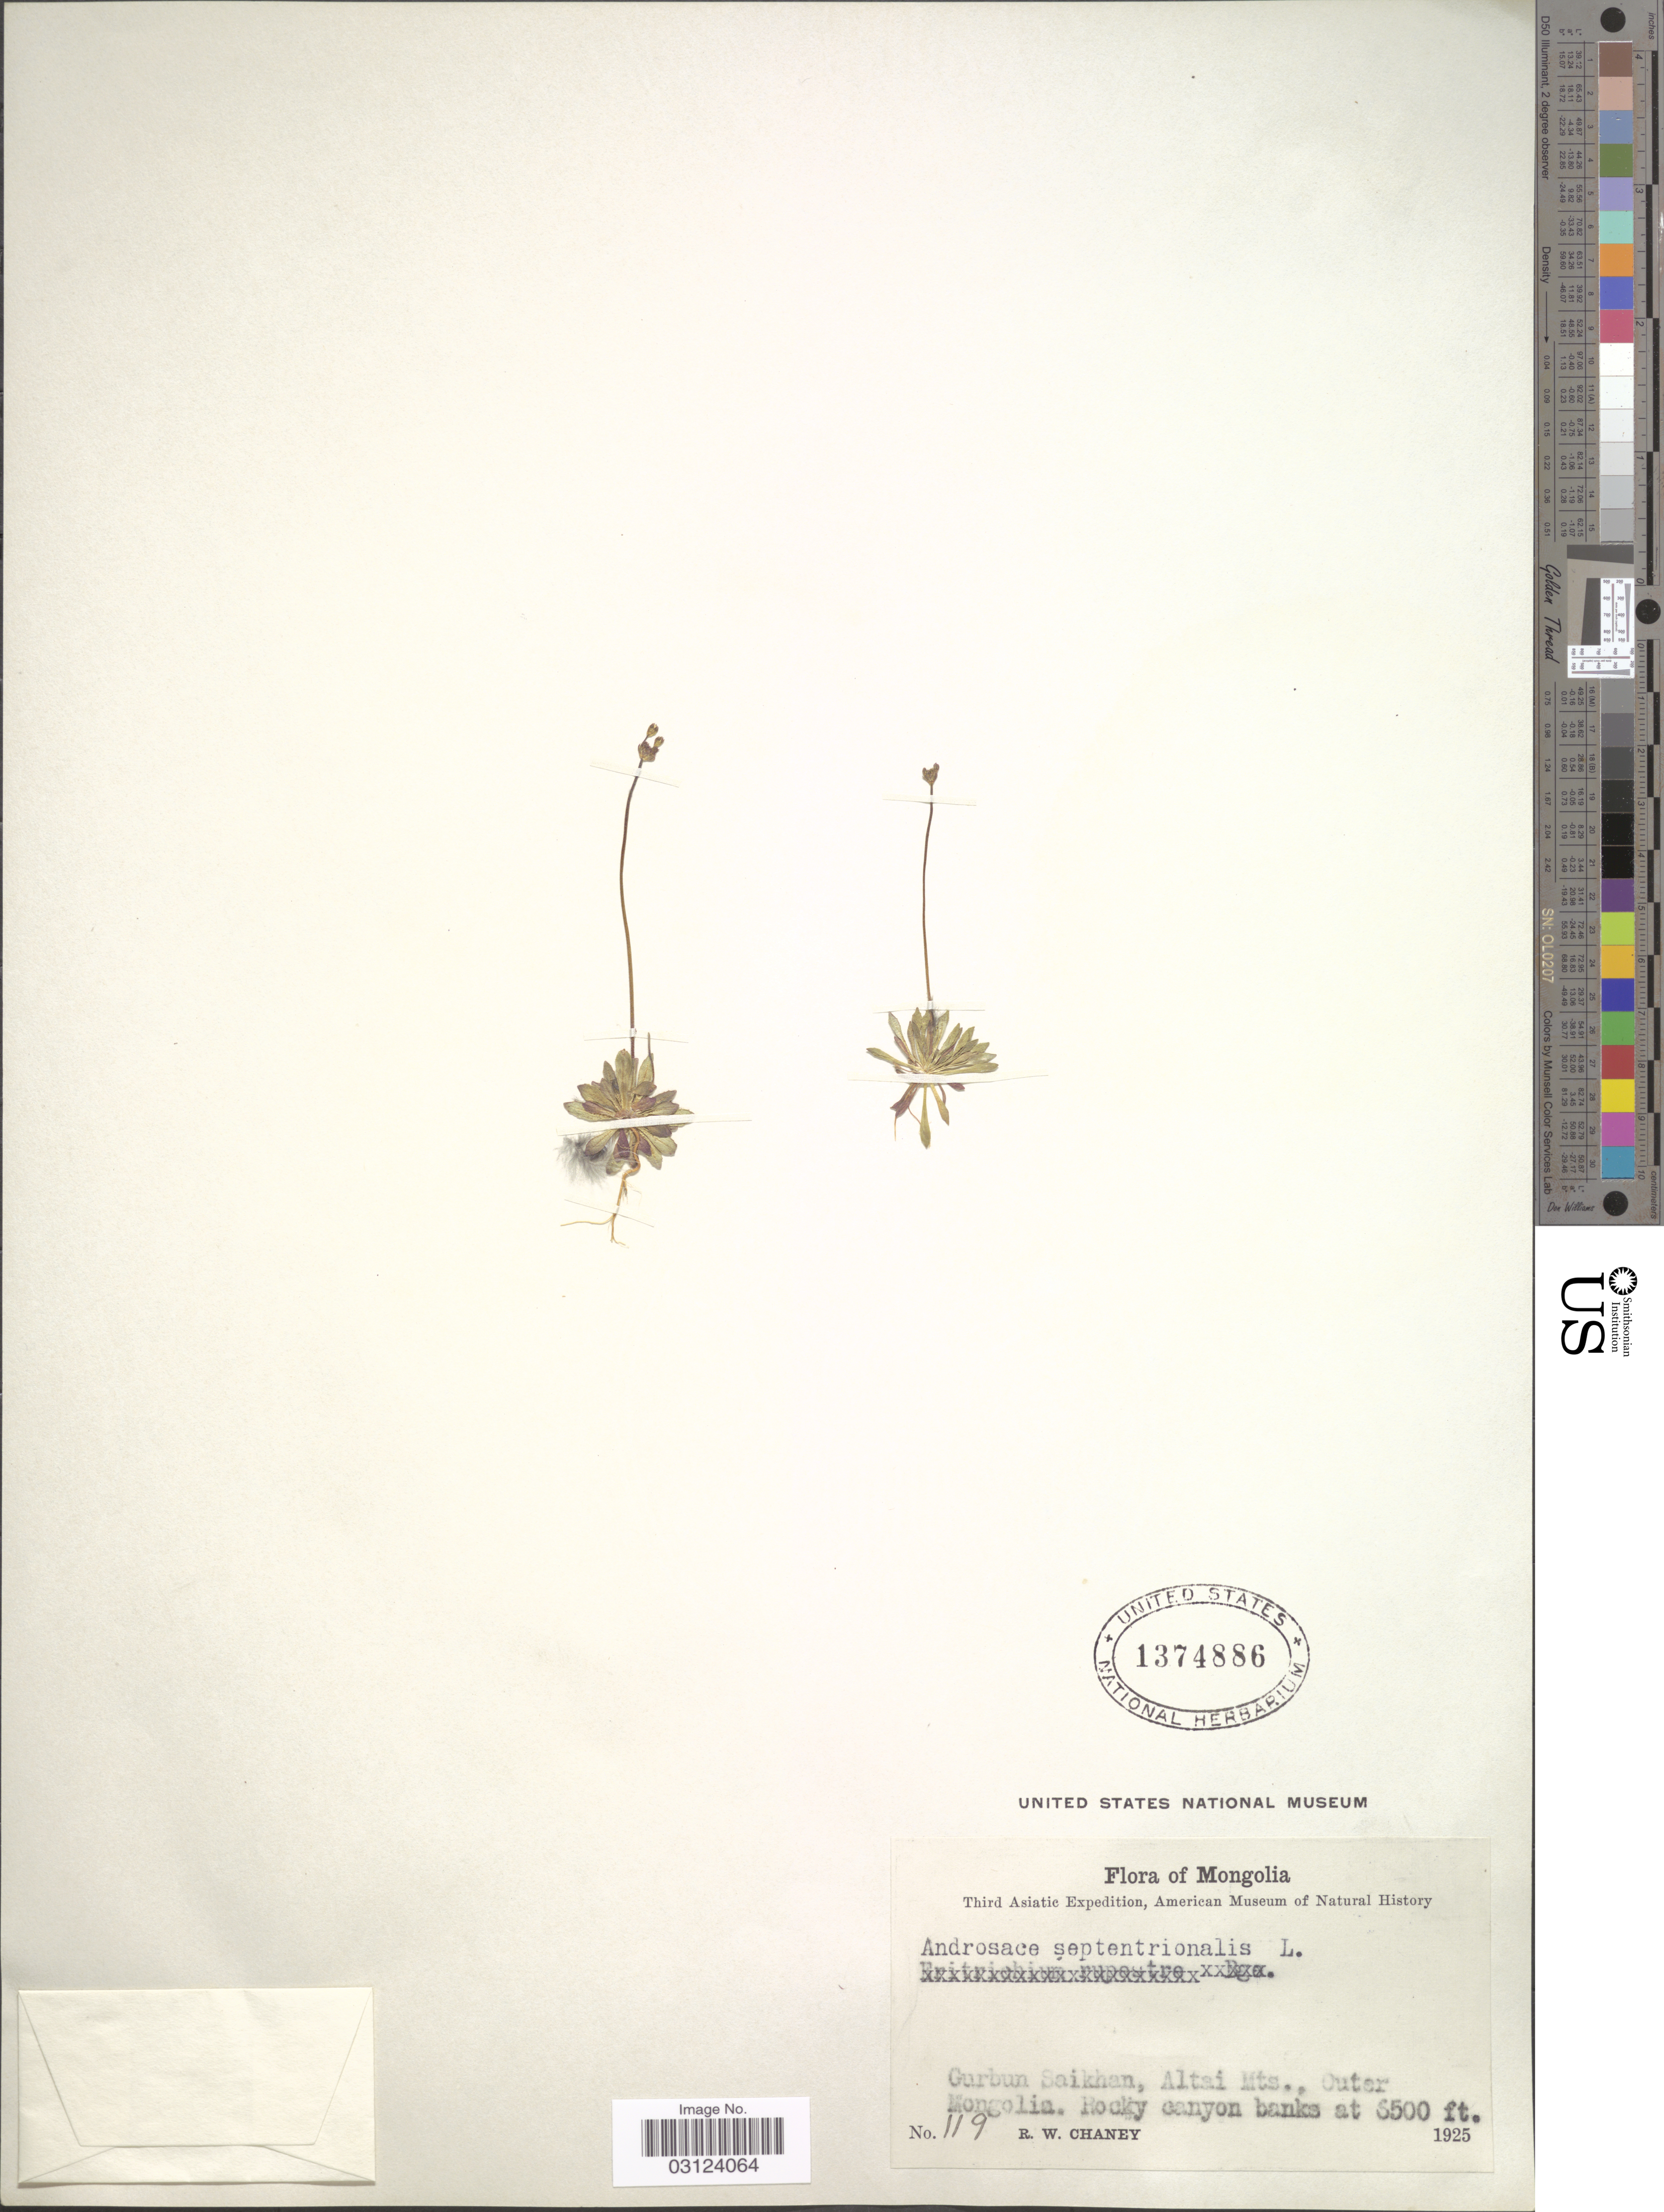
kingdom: Plantae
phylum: Tracheophyta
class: Magnoliopsida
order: Ericales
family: Primulaceae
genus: Androsace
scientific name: Androsace septentrionalis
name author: L.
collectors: R. Chaney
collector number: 119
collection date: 1925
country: Mongolia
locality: Gurbun Saikhan, Altai Mts., Outer Mongolia.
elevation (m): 1981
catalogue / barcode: US 1374886